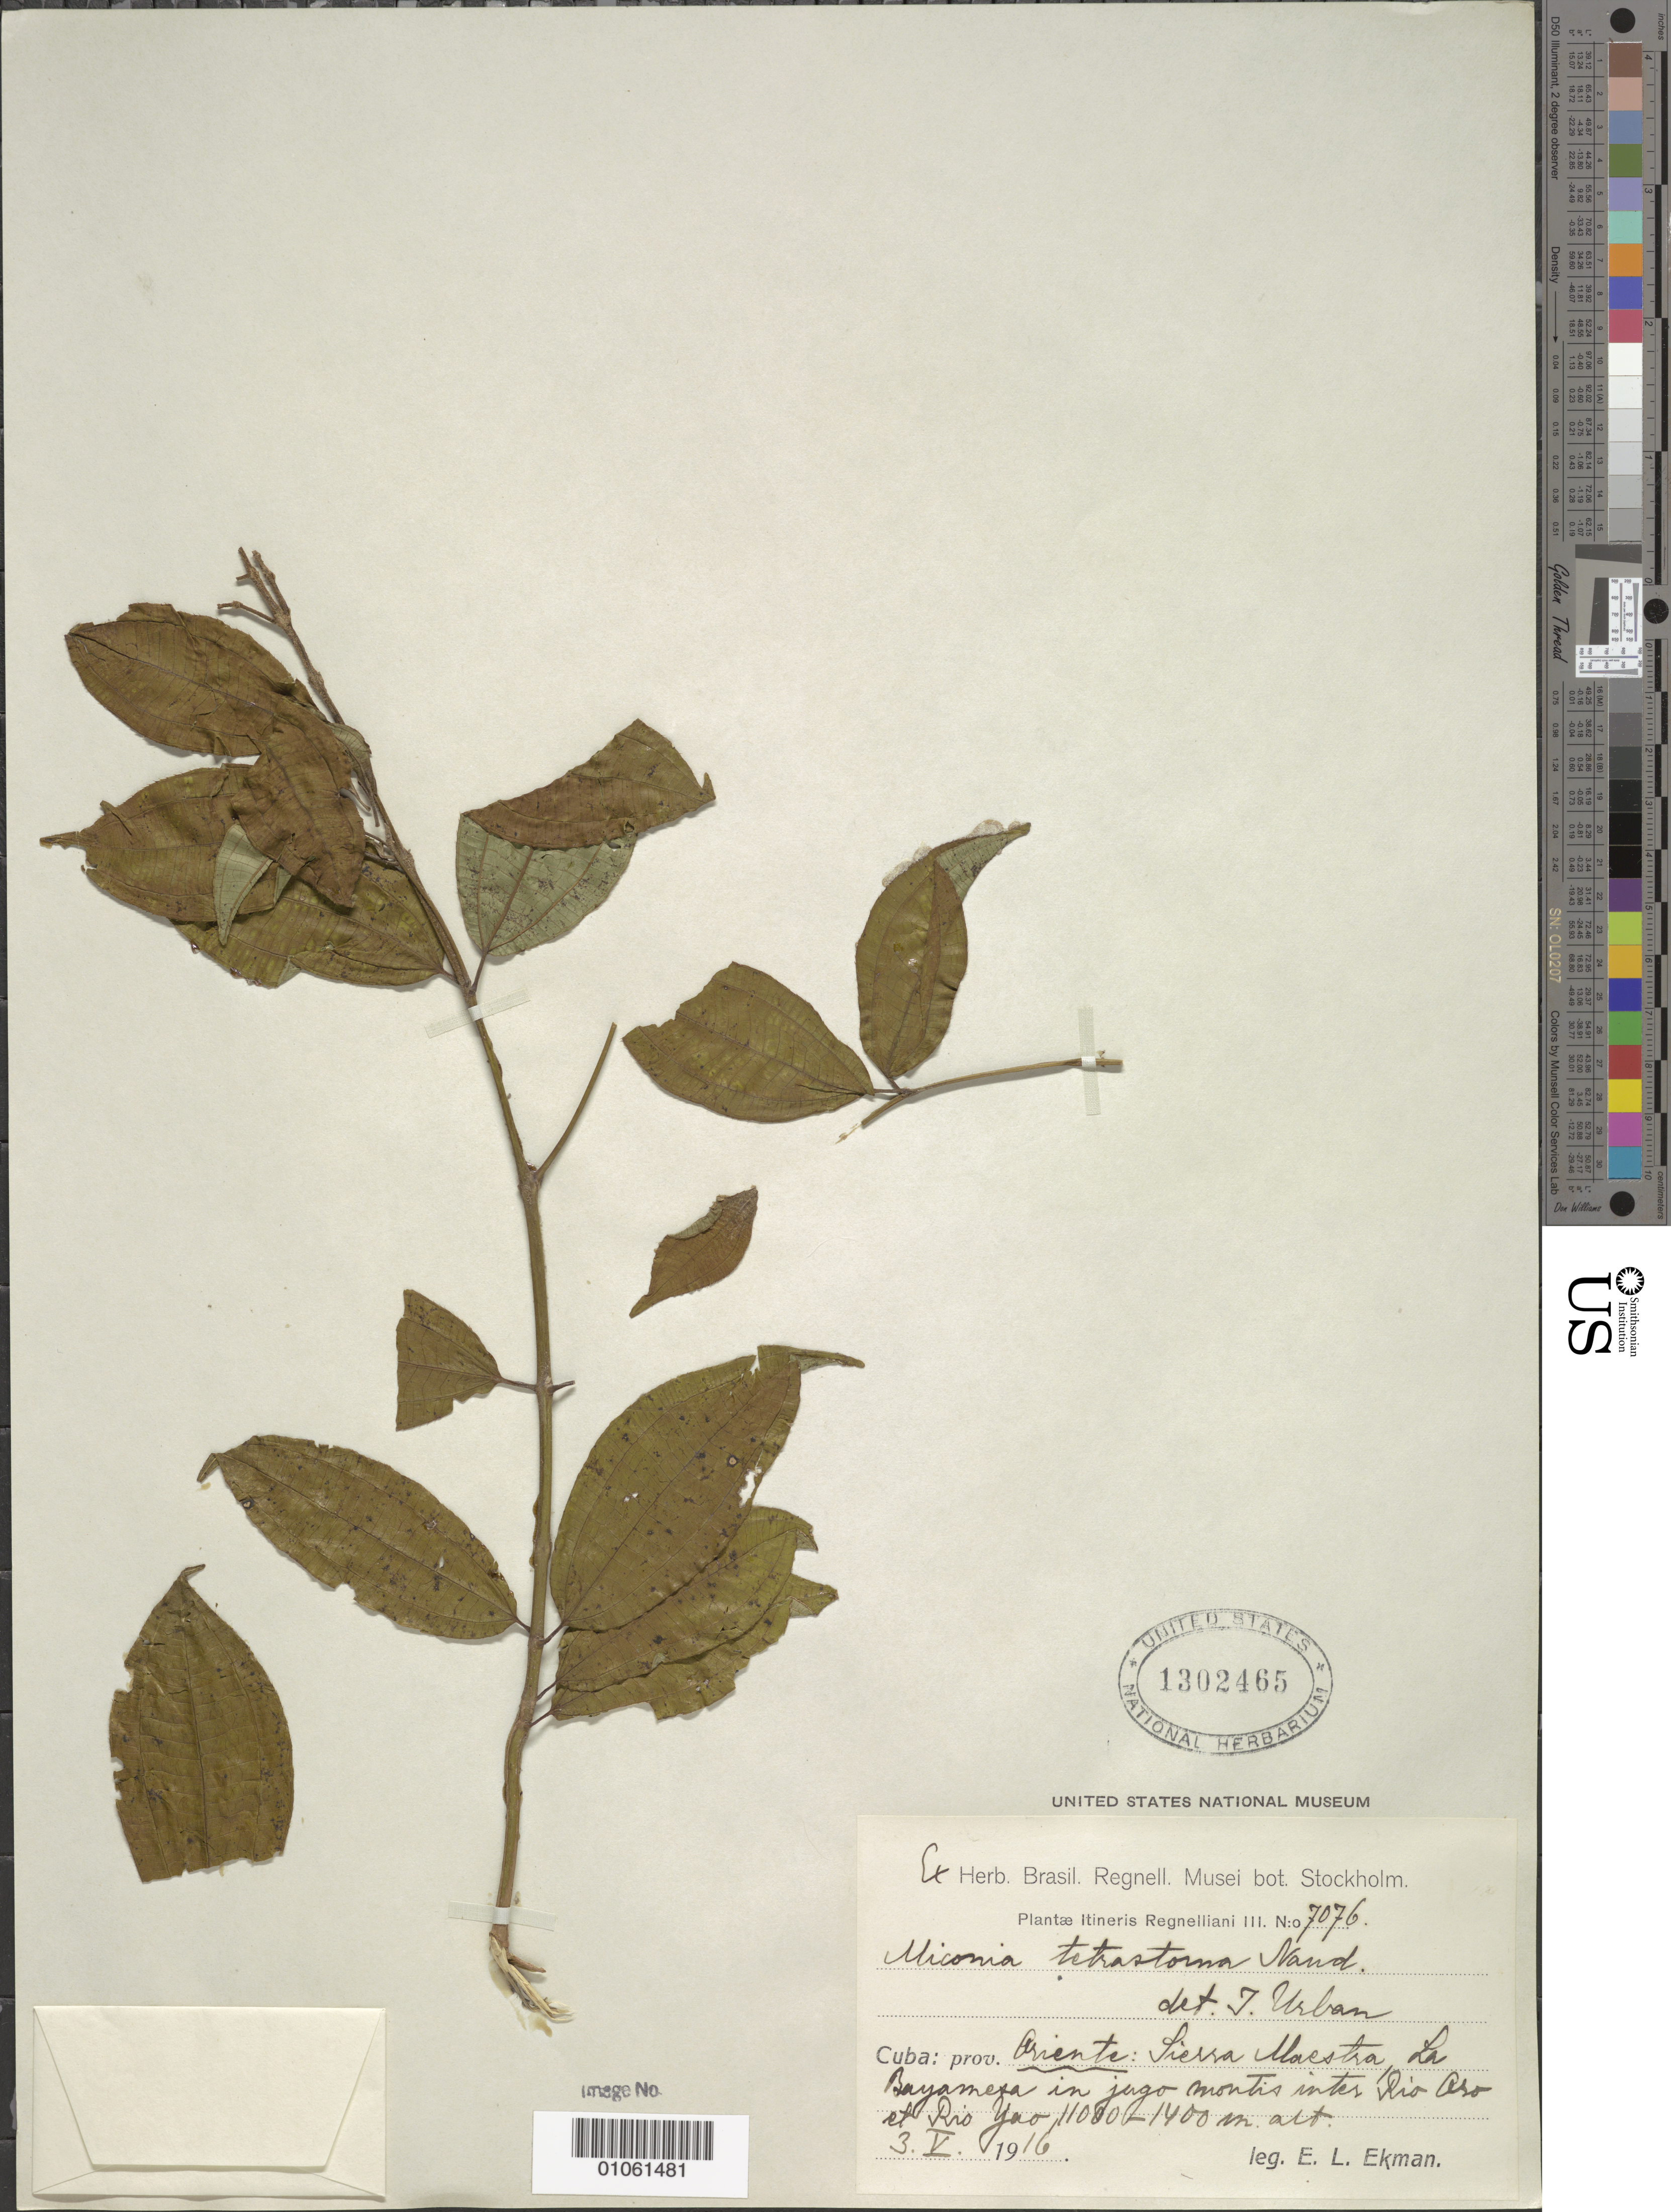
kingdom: Plantae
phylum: Tracheophyta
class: Magnoliopsida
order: Myrtales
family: Melastomataceae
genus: Miconia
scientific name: Miconia tetrastoma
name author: Naudin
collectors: E. L. Ekman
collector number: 7076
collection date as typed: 03 May 1916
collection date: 1916-05-03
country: Cuba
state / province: Oriente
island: Cuba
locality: Sierra Maestra, La Bayamesa, inter Rio Aro et Rio Yao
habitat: In jugo montis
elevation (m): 1000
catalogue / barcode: US 1302465